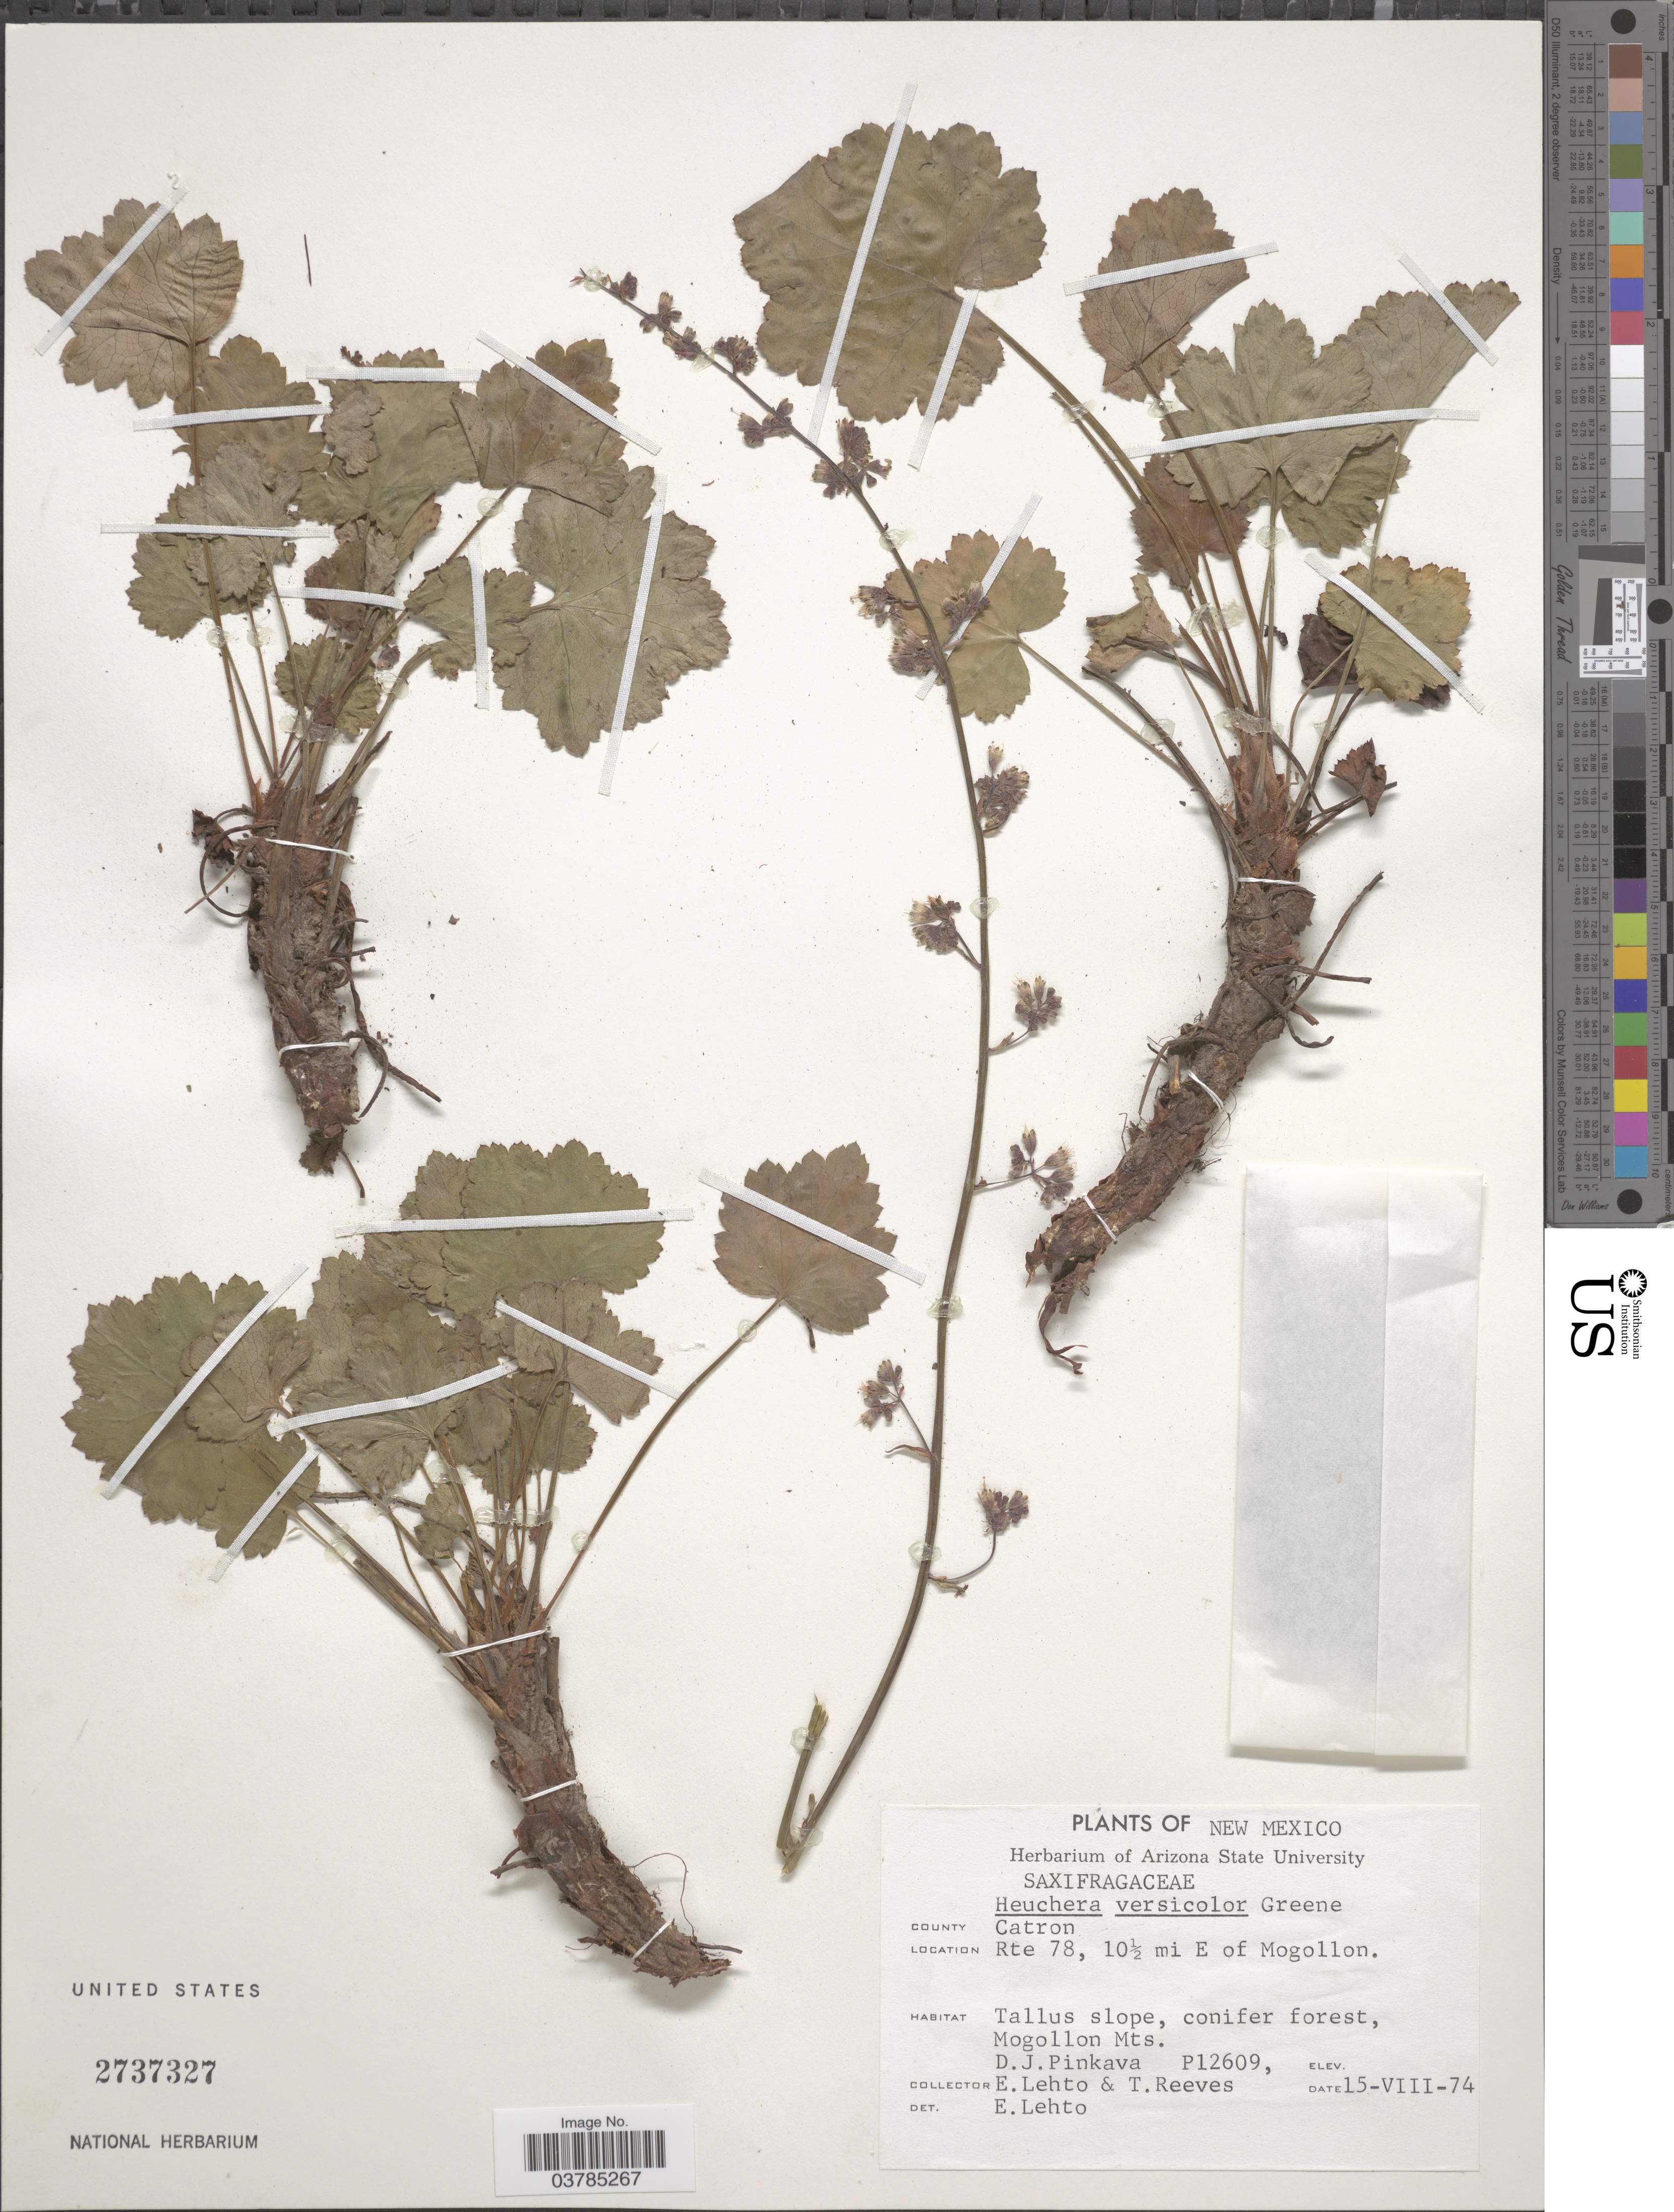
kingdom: Plantae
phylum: Tracheophyta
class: Magnoliopsida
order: Saxifragales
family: Saxifragaceae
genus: Heuchera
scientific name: Heuchera versicolor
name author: Greene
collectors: D. J. Pinkava, E. Lehto & T. Reeves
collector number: P12609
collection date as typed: Transcribed d/m/y: 15/8/74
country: United States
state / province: New Mexico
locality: County Catron. Rte 78, 10½ mi E of Mogollon. Tallus slope, conifer forest, Mogollon Mts.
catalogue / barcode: US 2737327